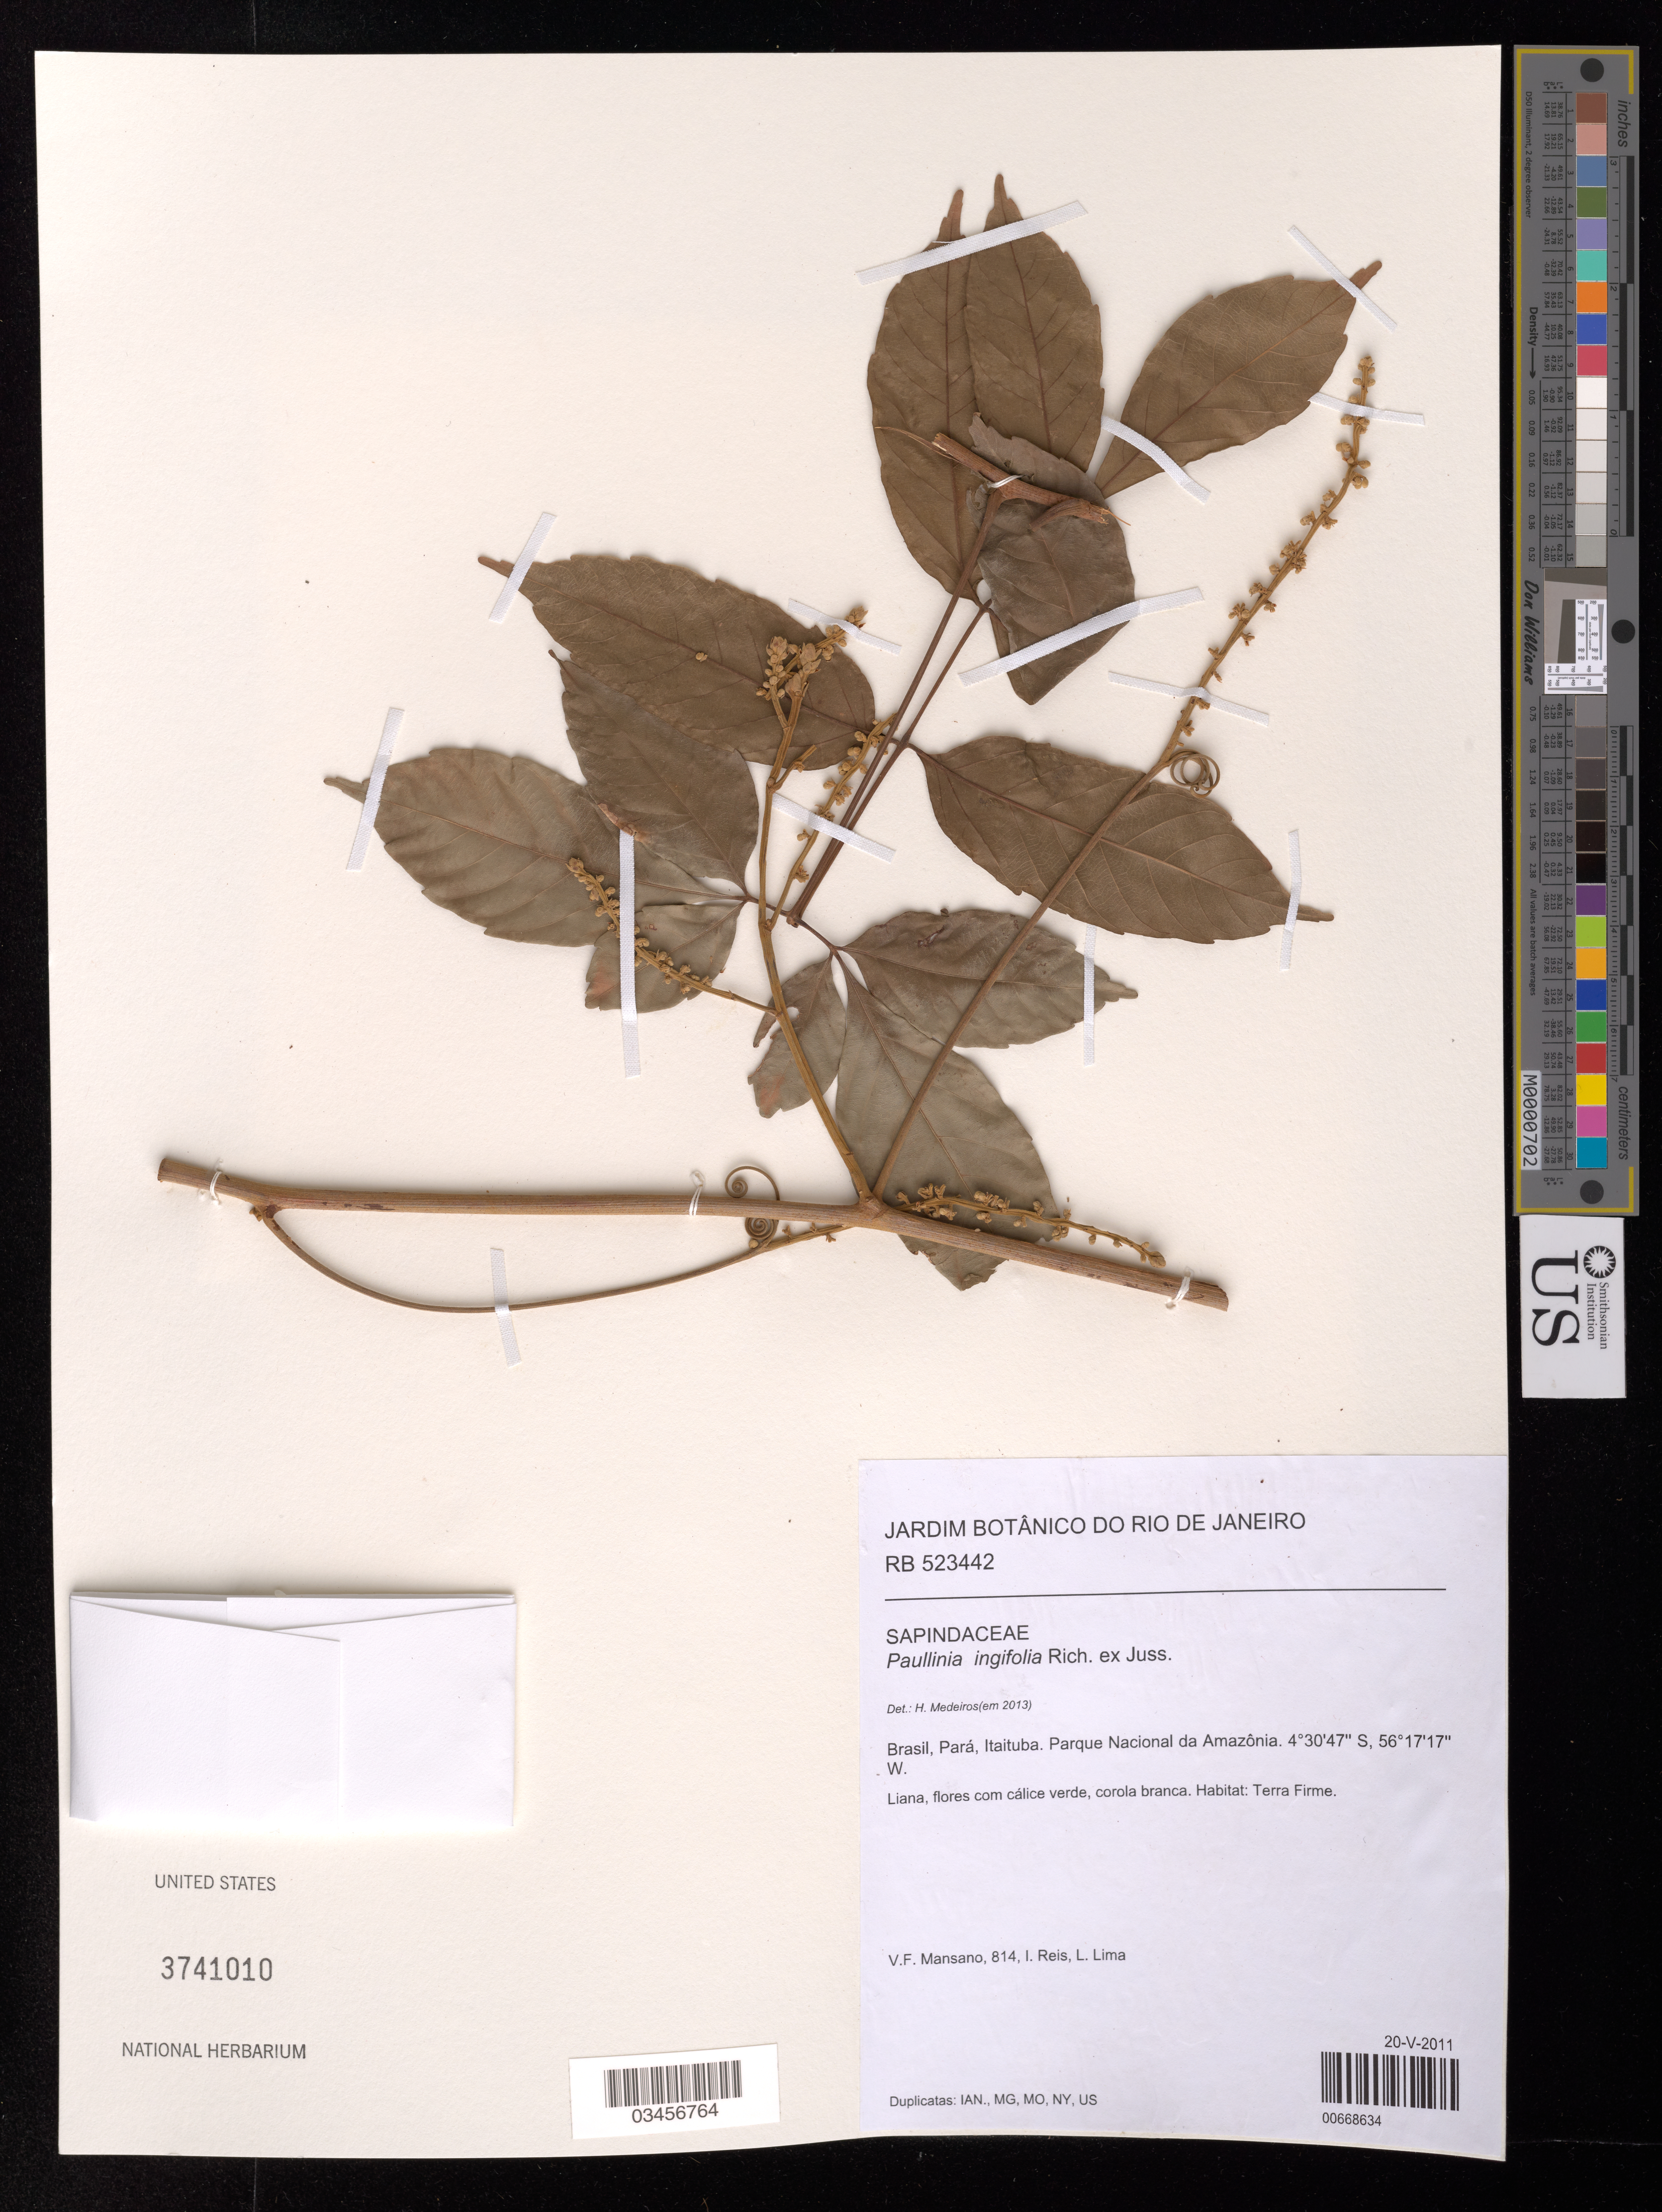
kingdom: Plantae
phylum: Tracheophyta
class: Magnoliopsida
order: Sapindales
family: Sapindaceae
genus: Paullinia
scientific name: Paullinia ingifolia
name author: Rich. ex Juss.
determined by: Medeiros, Herison O.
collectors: V. Mansano, I. Reis & L. Lima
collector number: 814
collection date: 2011-05-20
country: Brazil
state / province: Pará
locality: Itaituba. Parque Nacional da Amazônia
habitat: Terra firme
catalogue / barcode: US 3741010